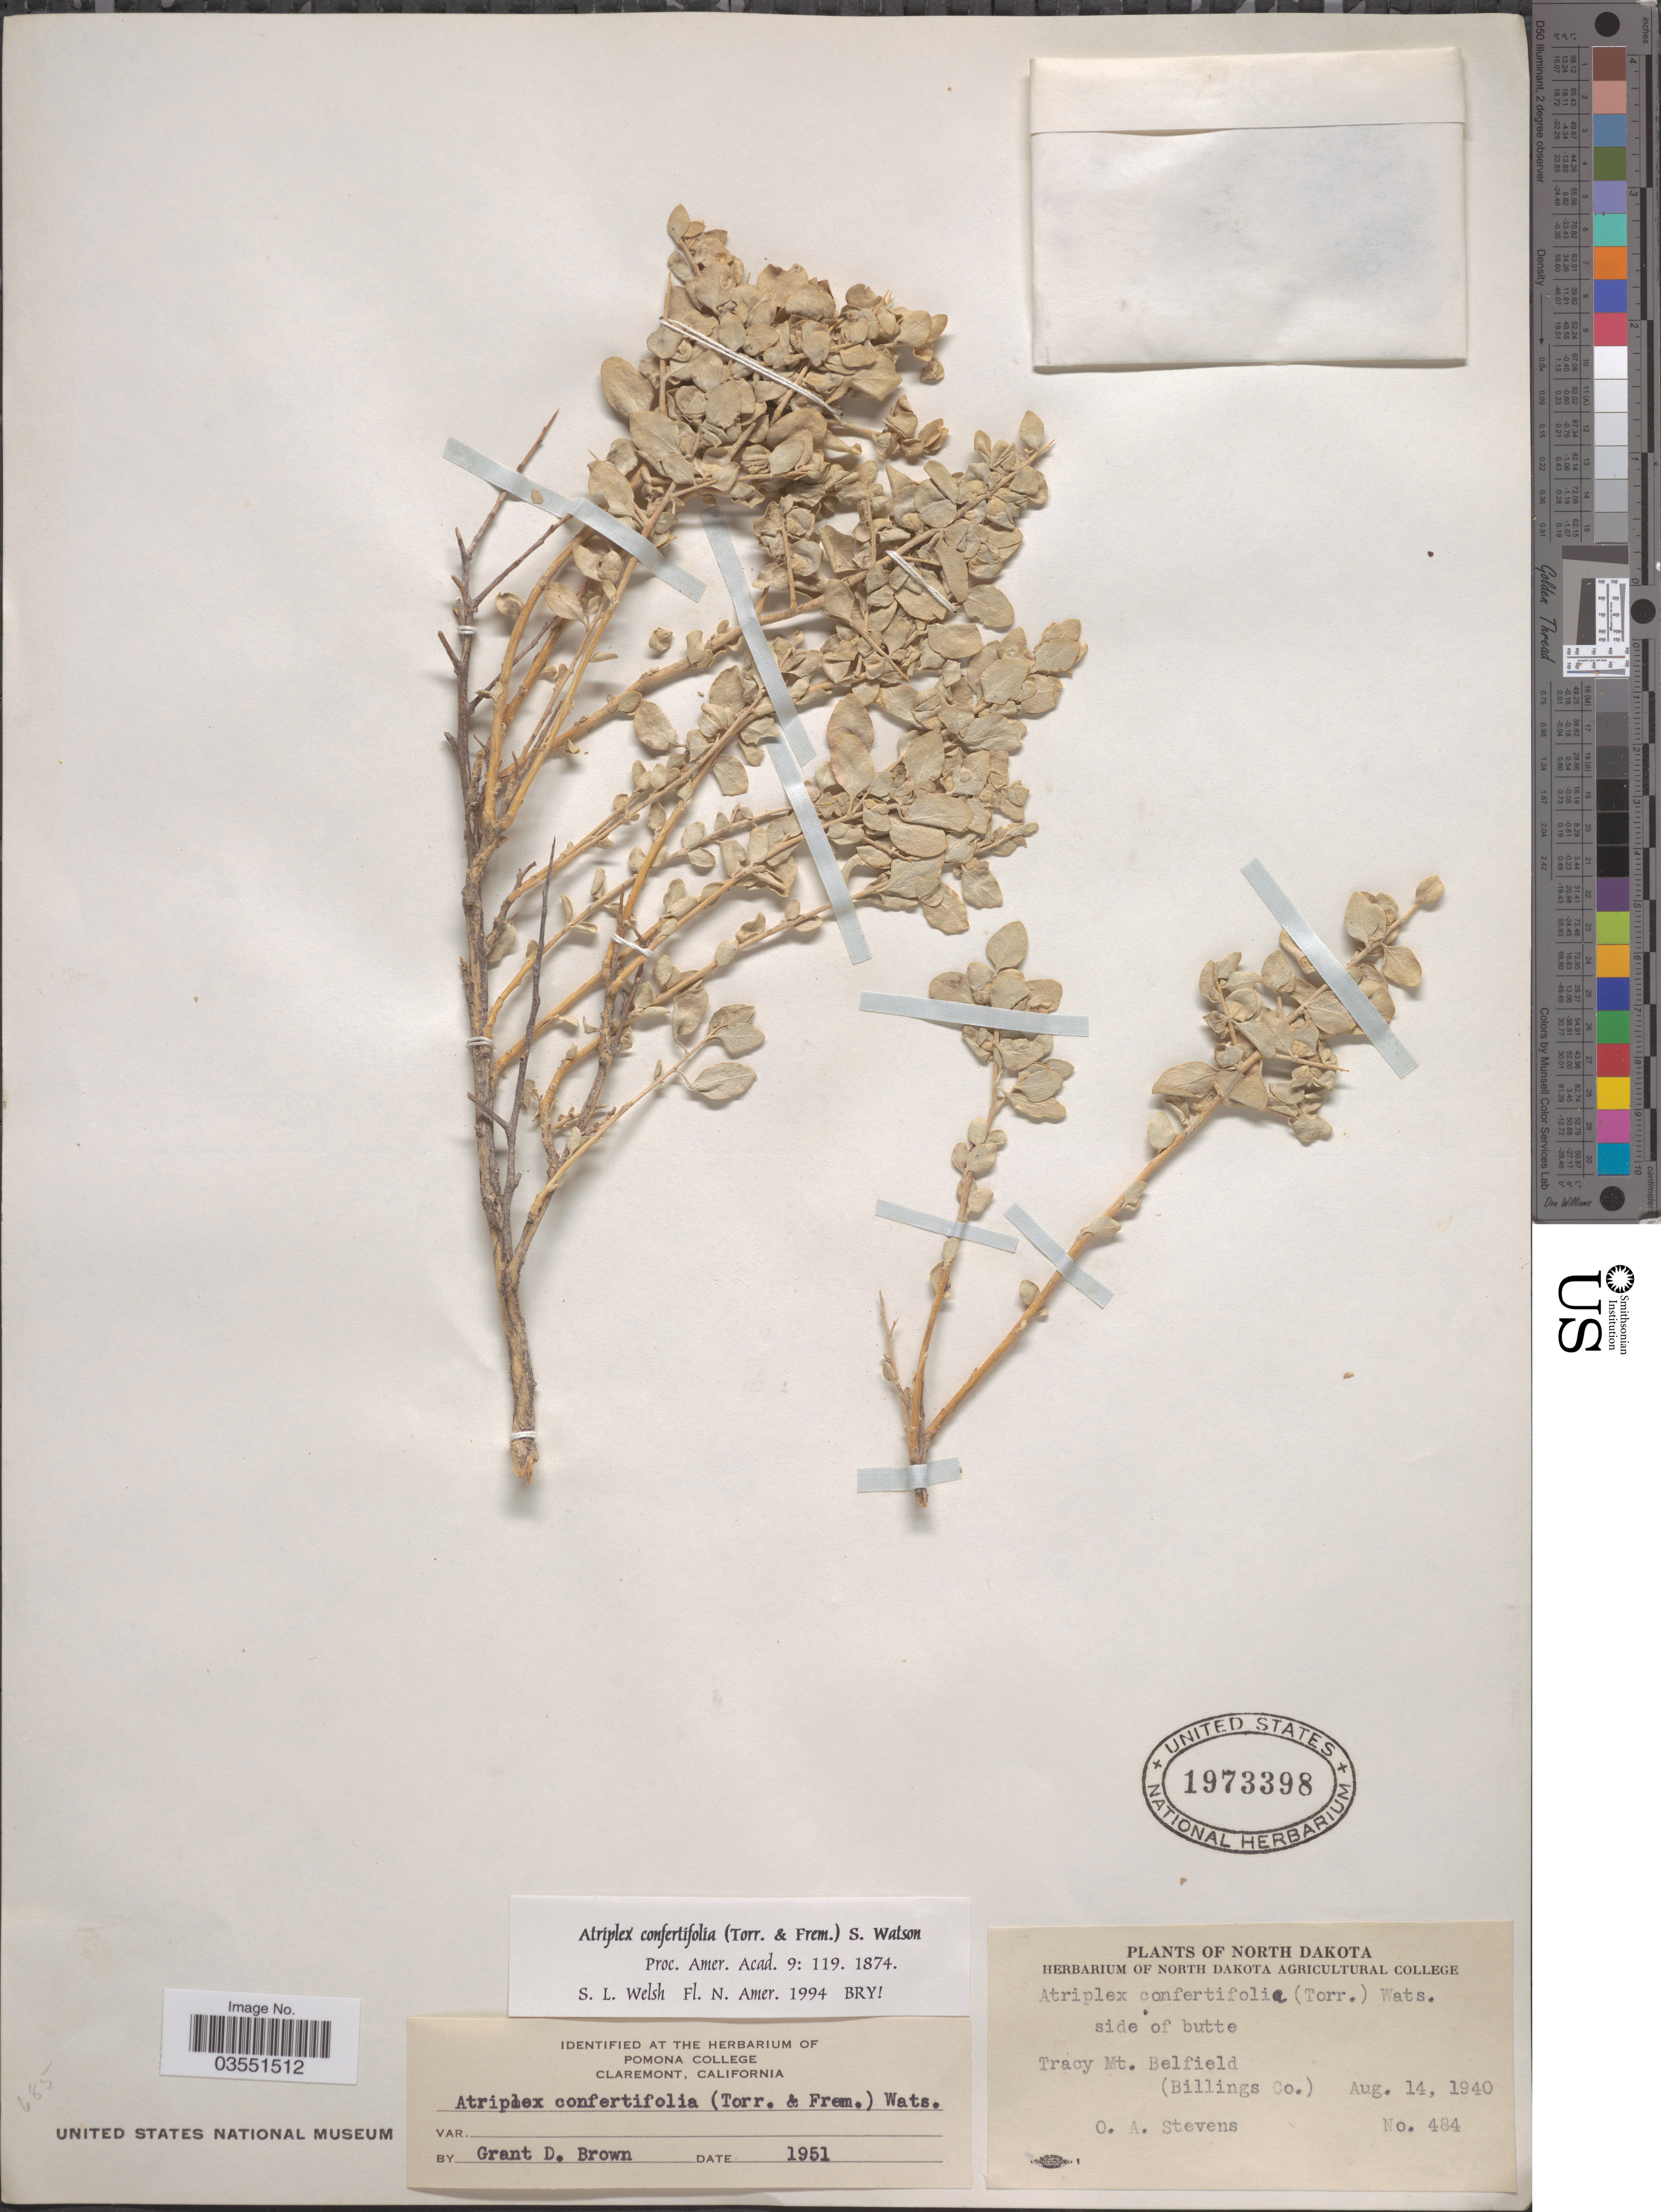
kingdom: Plantae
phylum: Tracheophyta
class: Magnoliopsida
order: Caryophyllales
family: Amaranthaceae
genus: Atriplex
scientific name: Atriplex confertifolia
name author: (Torr. & Frém.) S. Watson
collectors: O. A. Stevens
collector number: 484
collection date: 1940-08-14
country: United States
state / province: North Dakota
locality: Tracy Mt. Belfield (Billings Co.).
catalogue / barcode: US 1973398